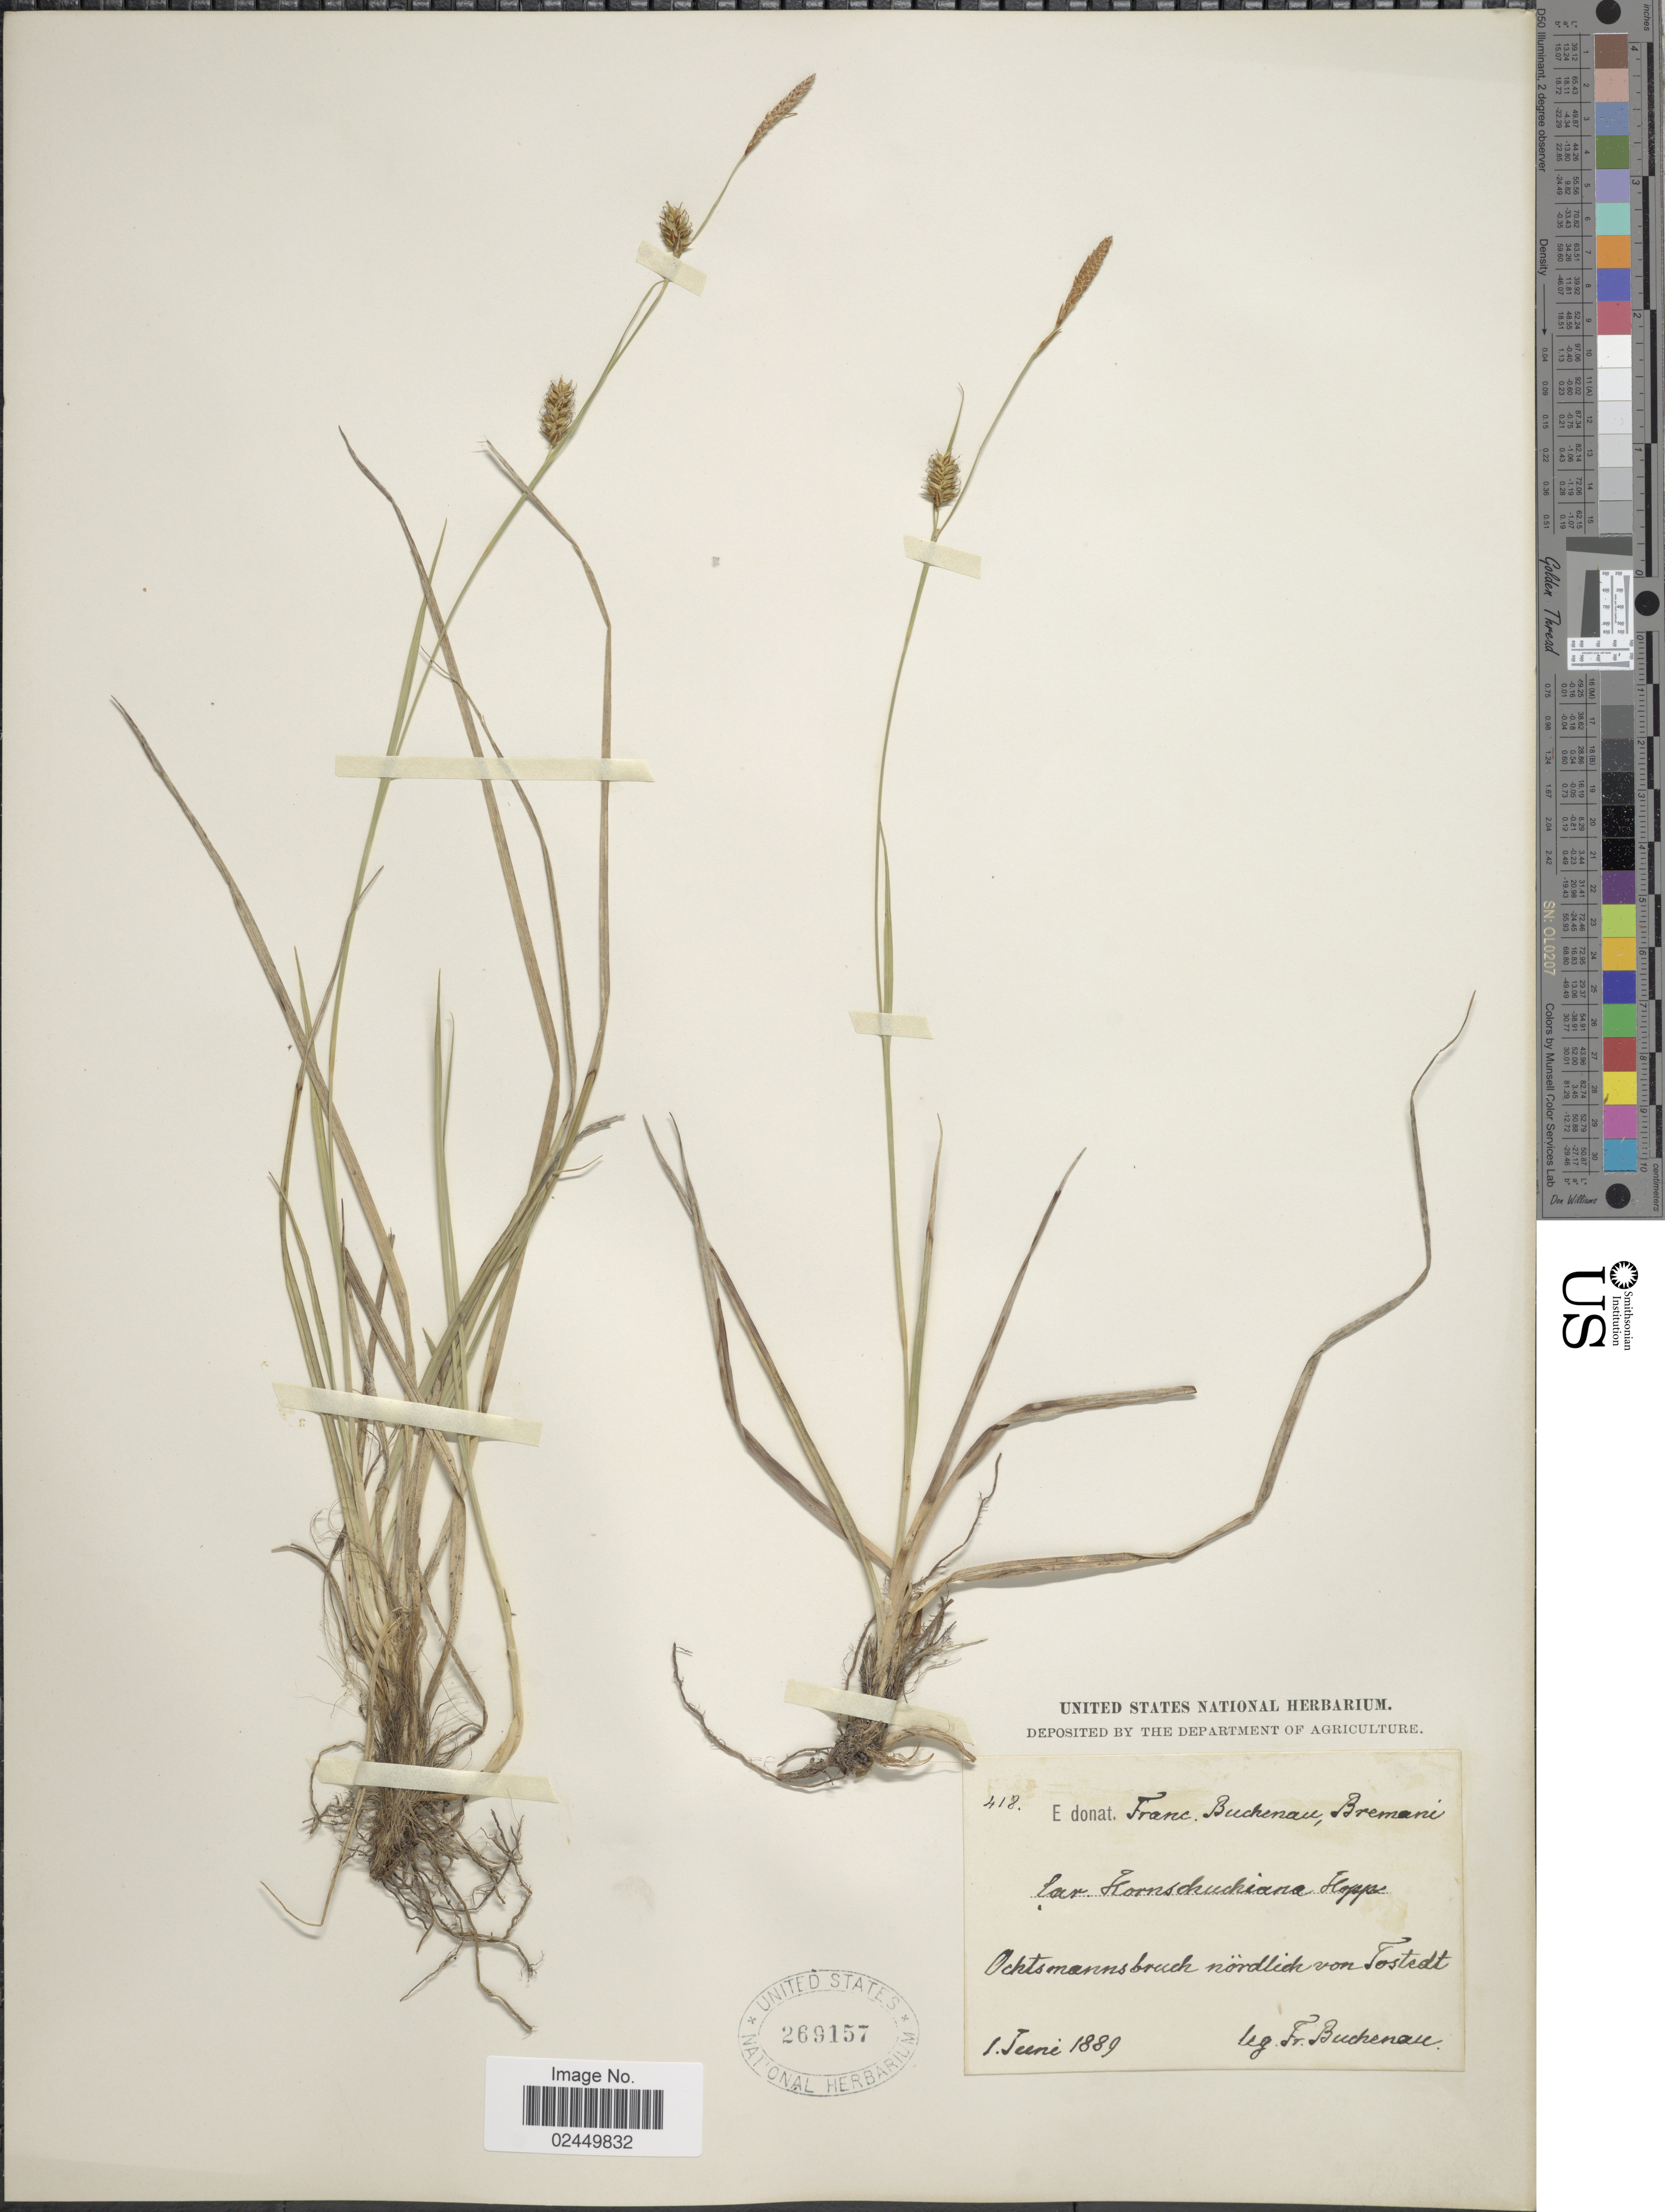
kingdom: Plantae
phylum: Tracheophyta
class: Liliopsida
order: Poales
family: Cyperaceae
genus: Carex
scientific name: Carex hostiana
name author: DC.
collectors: F. Buchenau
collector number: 418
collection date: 1889-06-01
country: France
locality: Franc. Buchenau, Bremani. Ochtmannsbruch nördlich von Fostedt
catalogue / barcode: US 269157